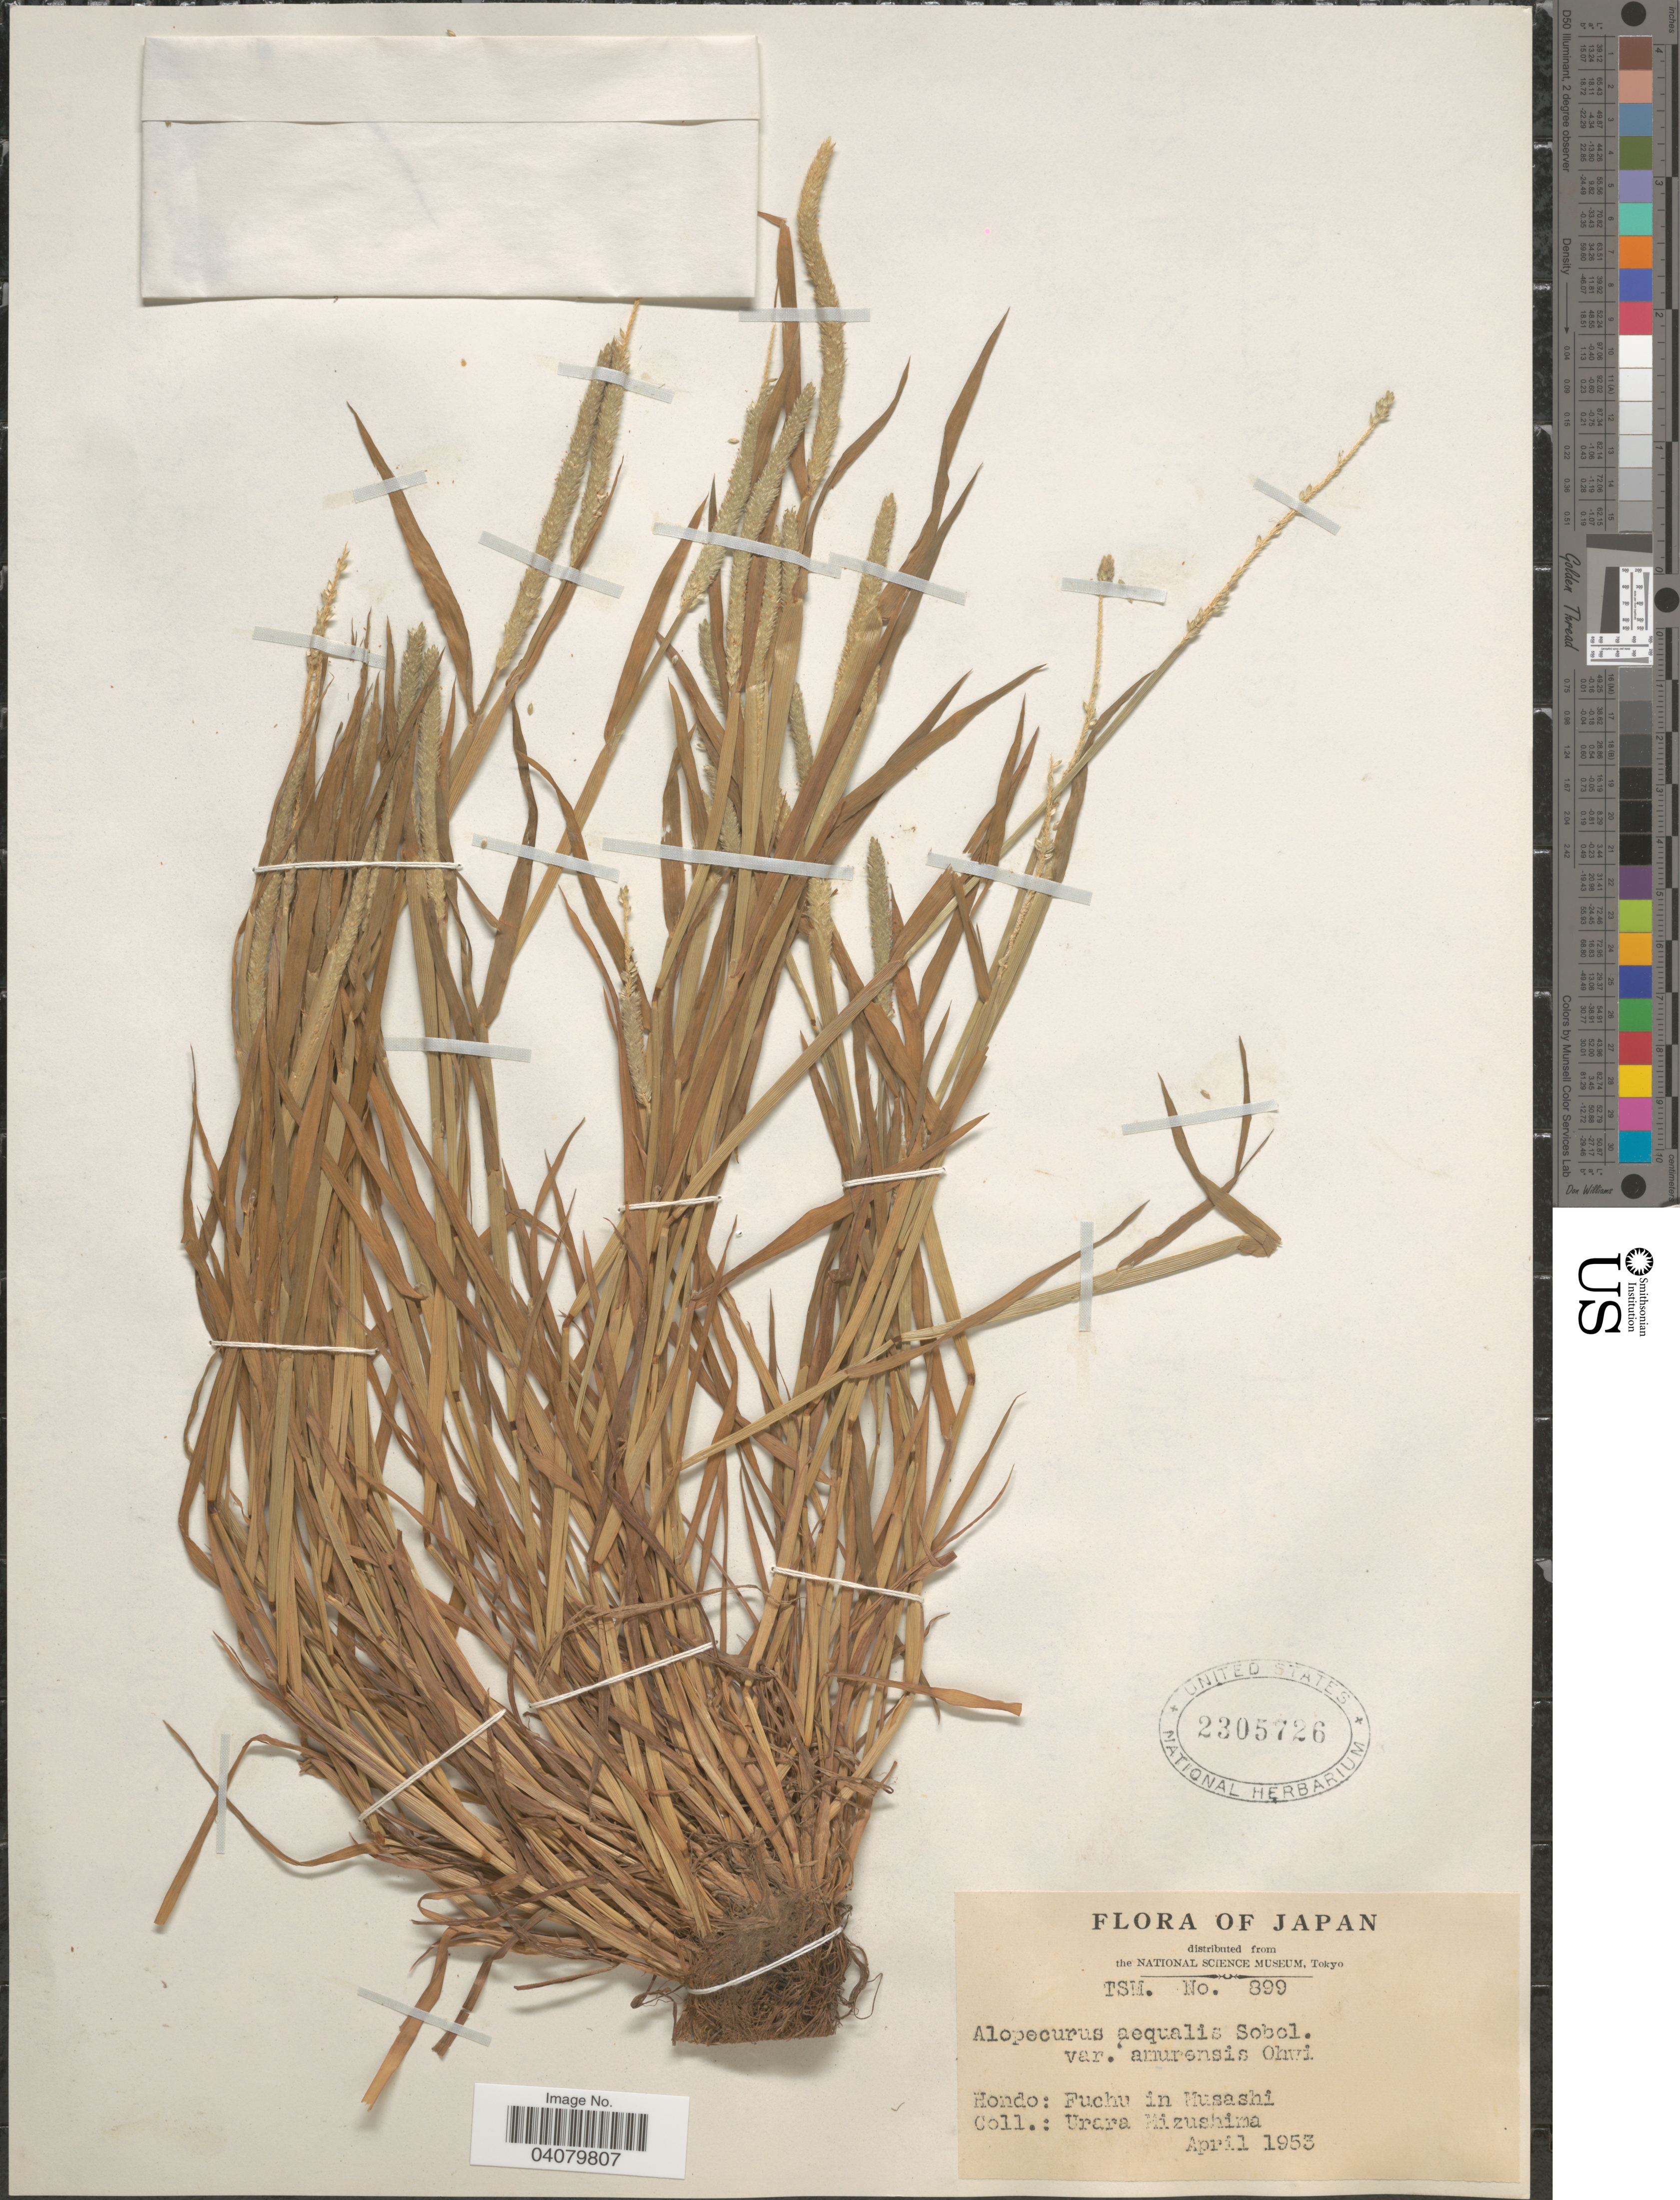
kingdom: Plantae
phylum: Tracheophyta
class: Liliopsida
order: Poales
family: Poaceae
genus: Alopecurus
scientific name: Alopecurus aequalis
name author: Sobol.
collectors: U. Mizushima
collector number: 899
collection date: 1953-04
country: Japan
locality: Hondo: Fuchu in Musashi.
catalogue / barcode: US 2305726